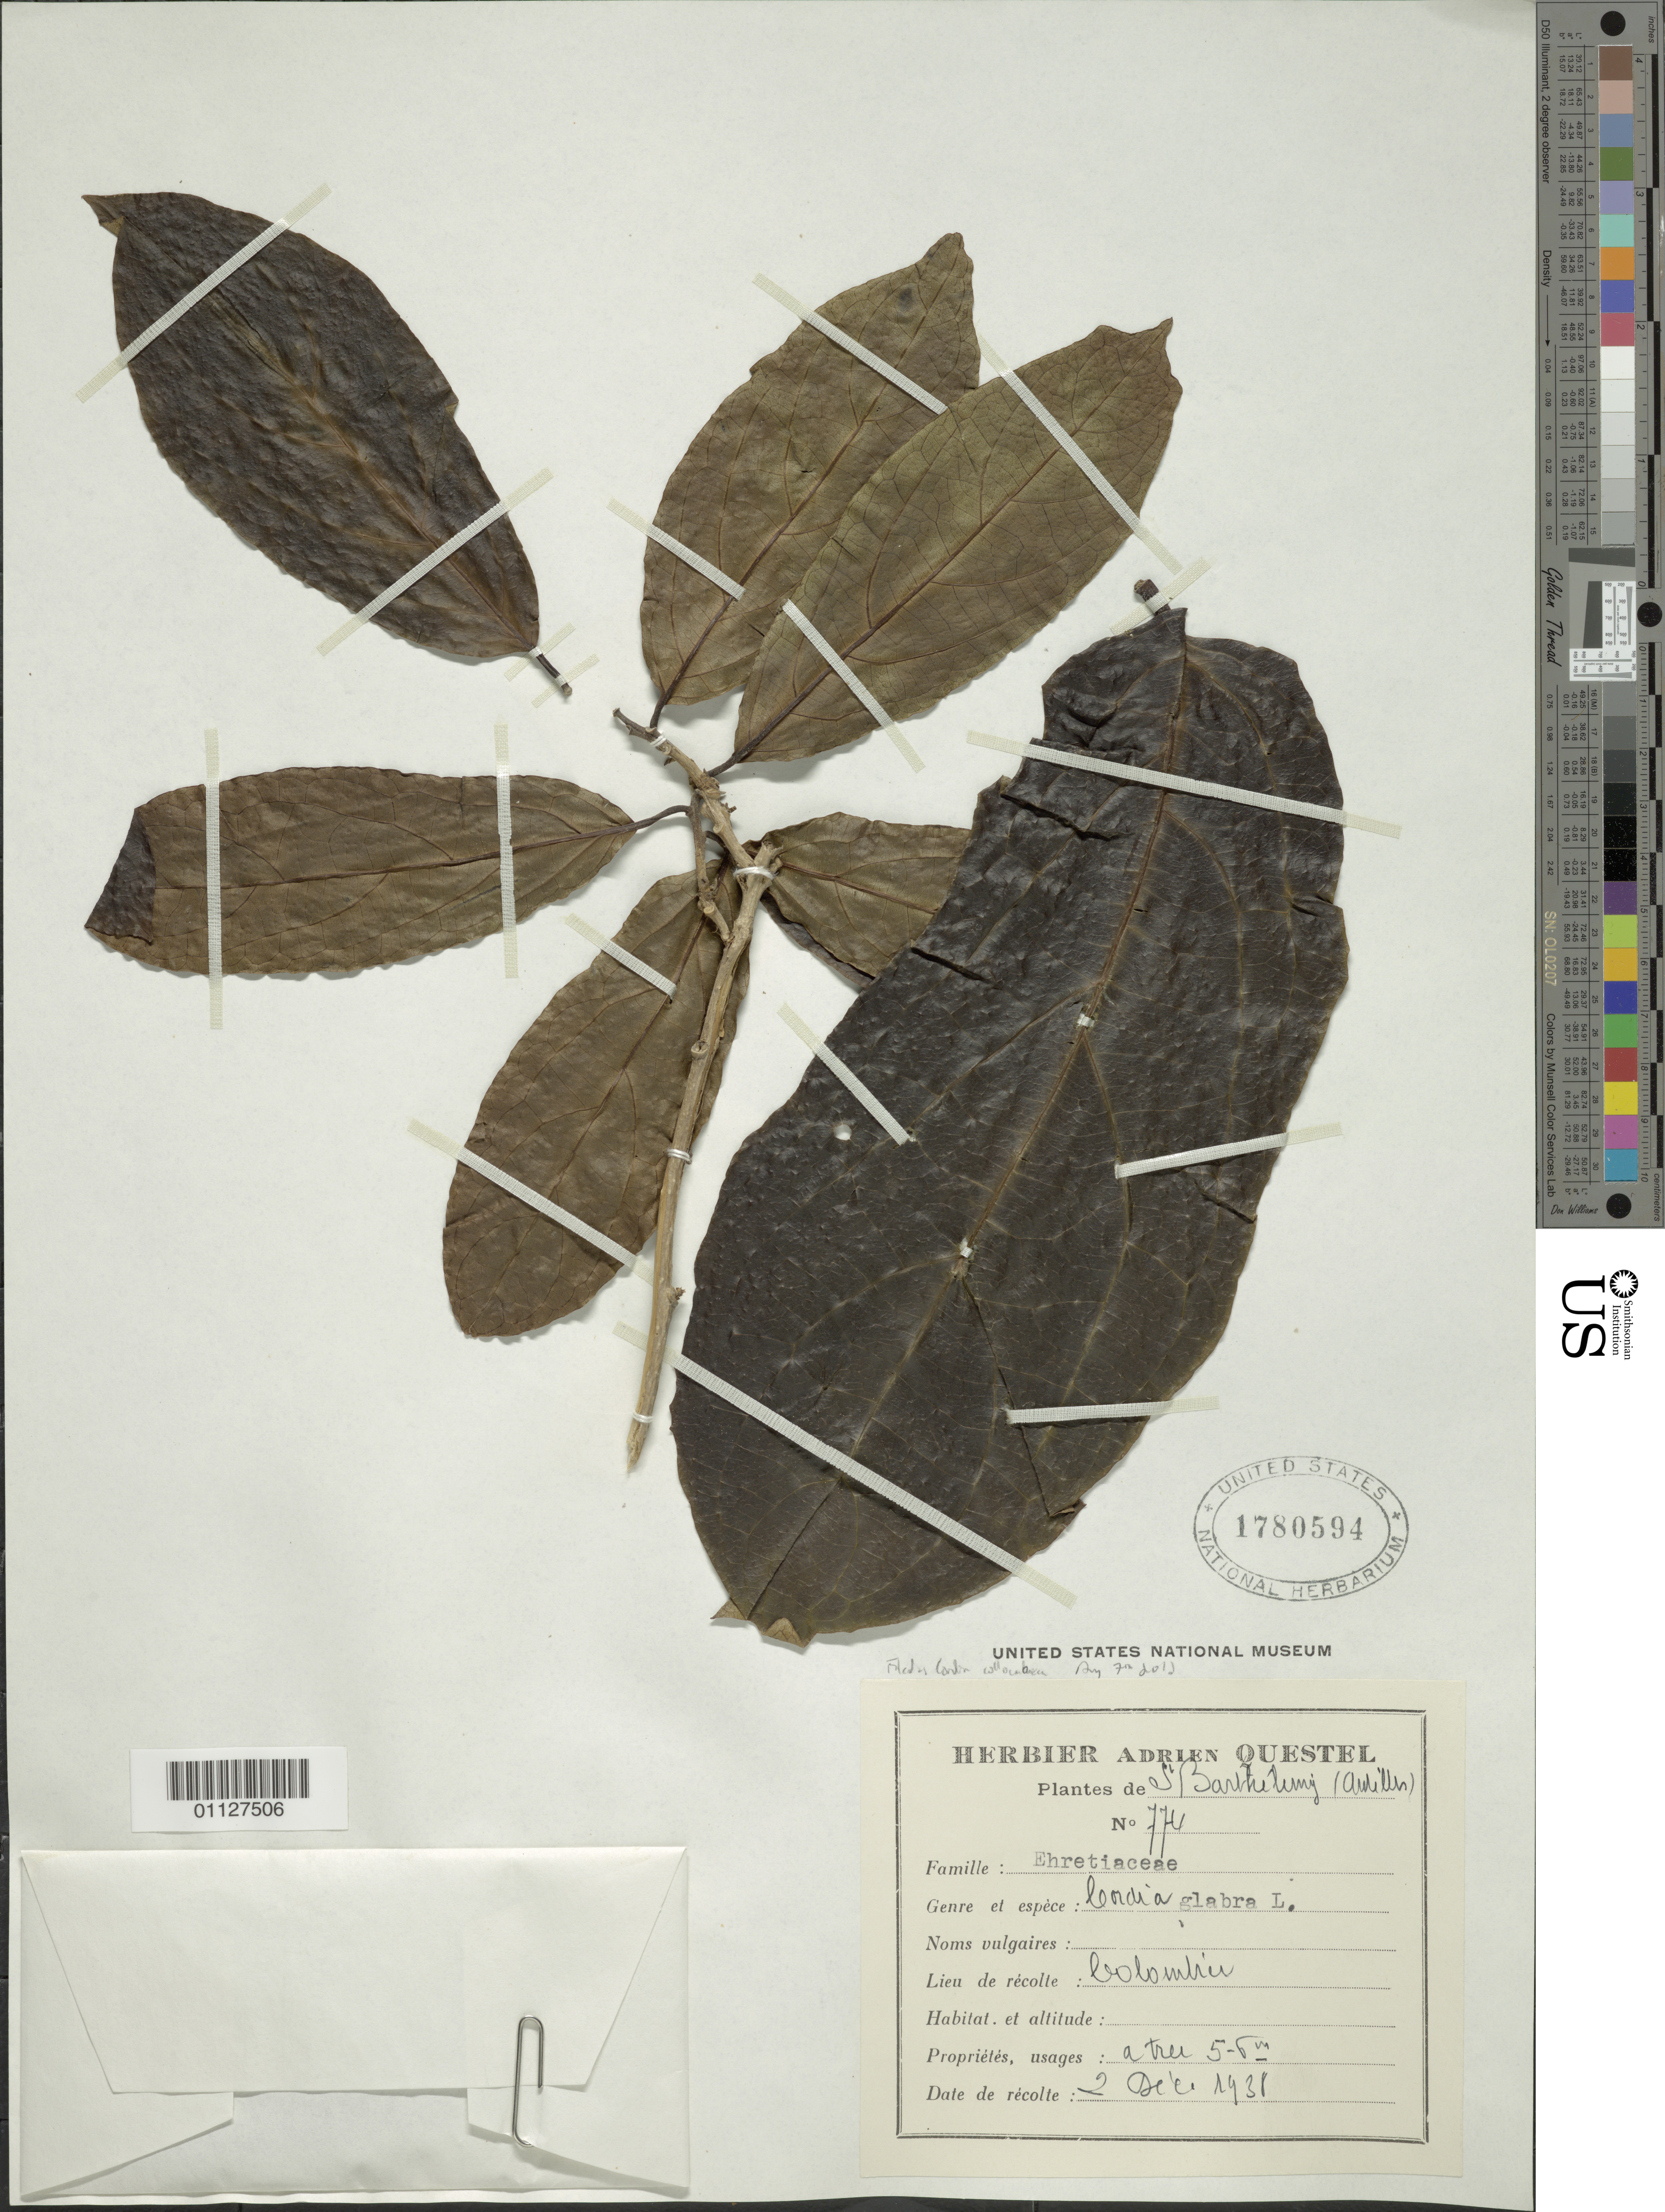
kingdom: Plantae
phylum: Tracheophyta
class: Magnoliopsida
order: Boraginales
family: Cordiaceae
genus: Cordia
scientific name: Cordia corallicola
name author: Urb.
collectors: A. Questel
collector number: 774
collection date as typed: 02 Dec 1931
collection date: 1931-12-02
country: Saint Barthélemy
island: St. Barthélemy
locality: Colombier.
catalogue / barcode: US 1780594